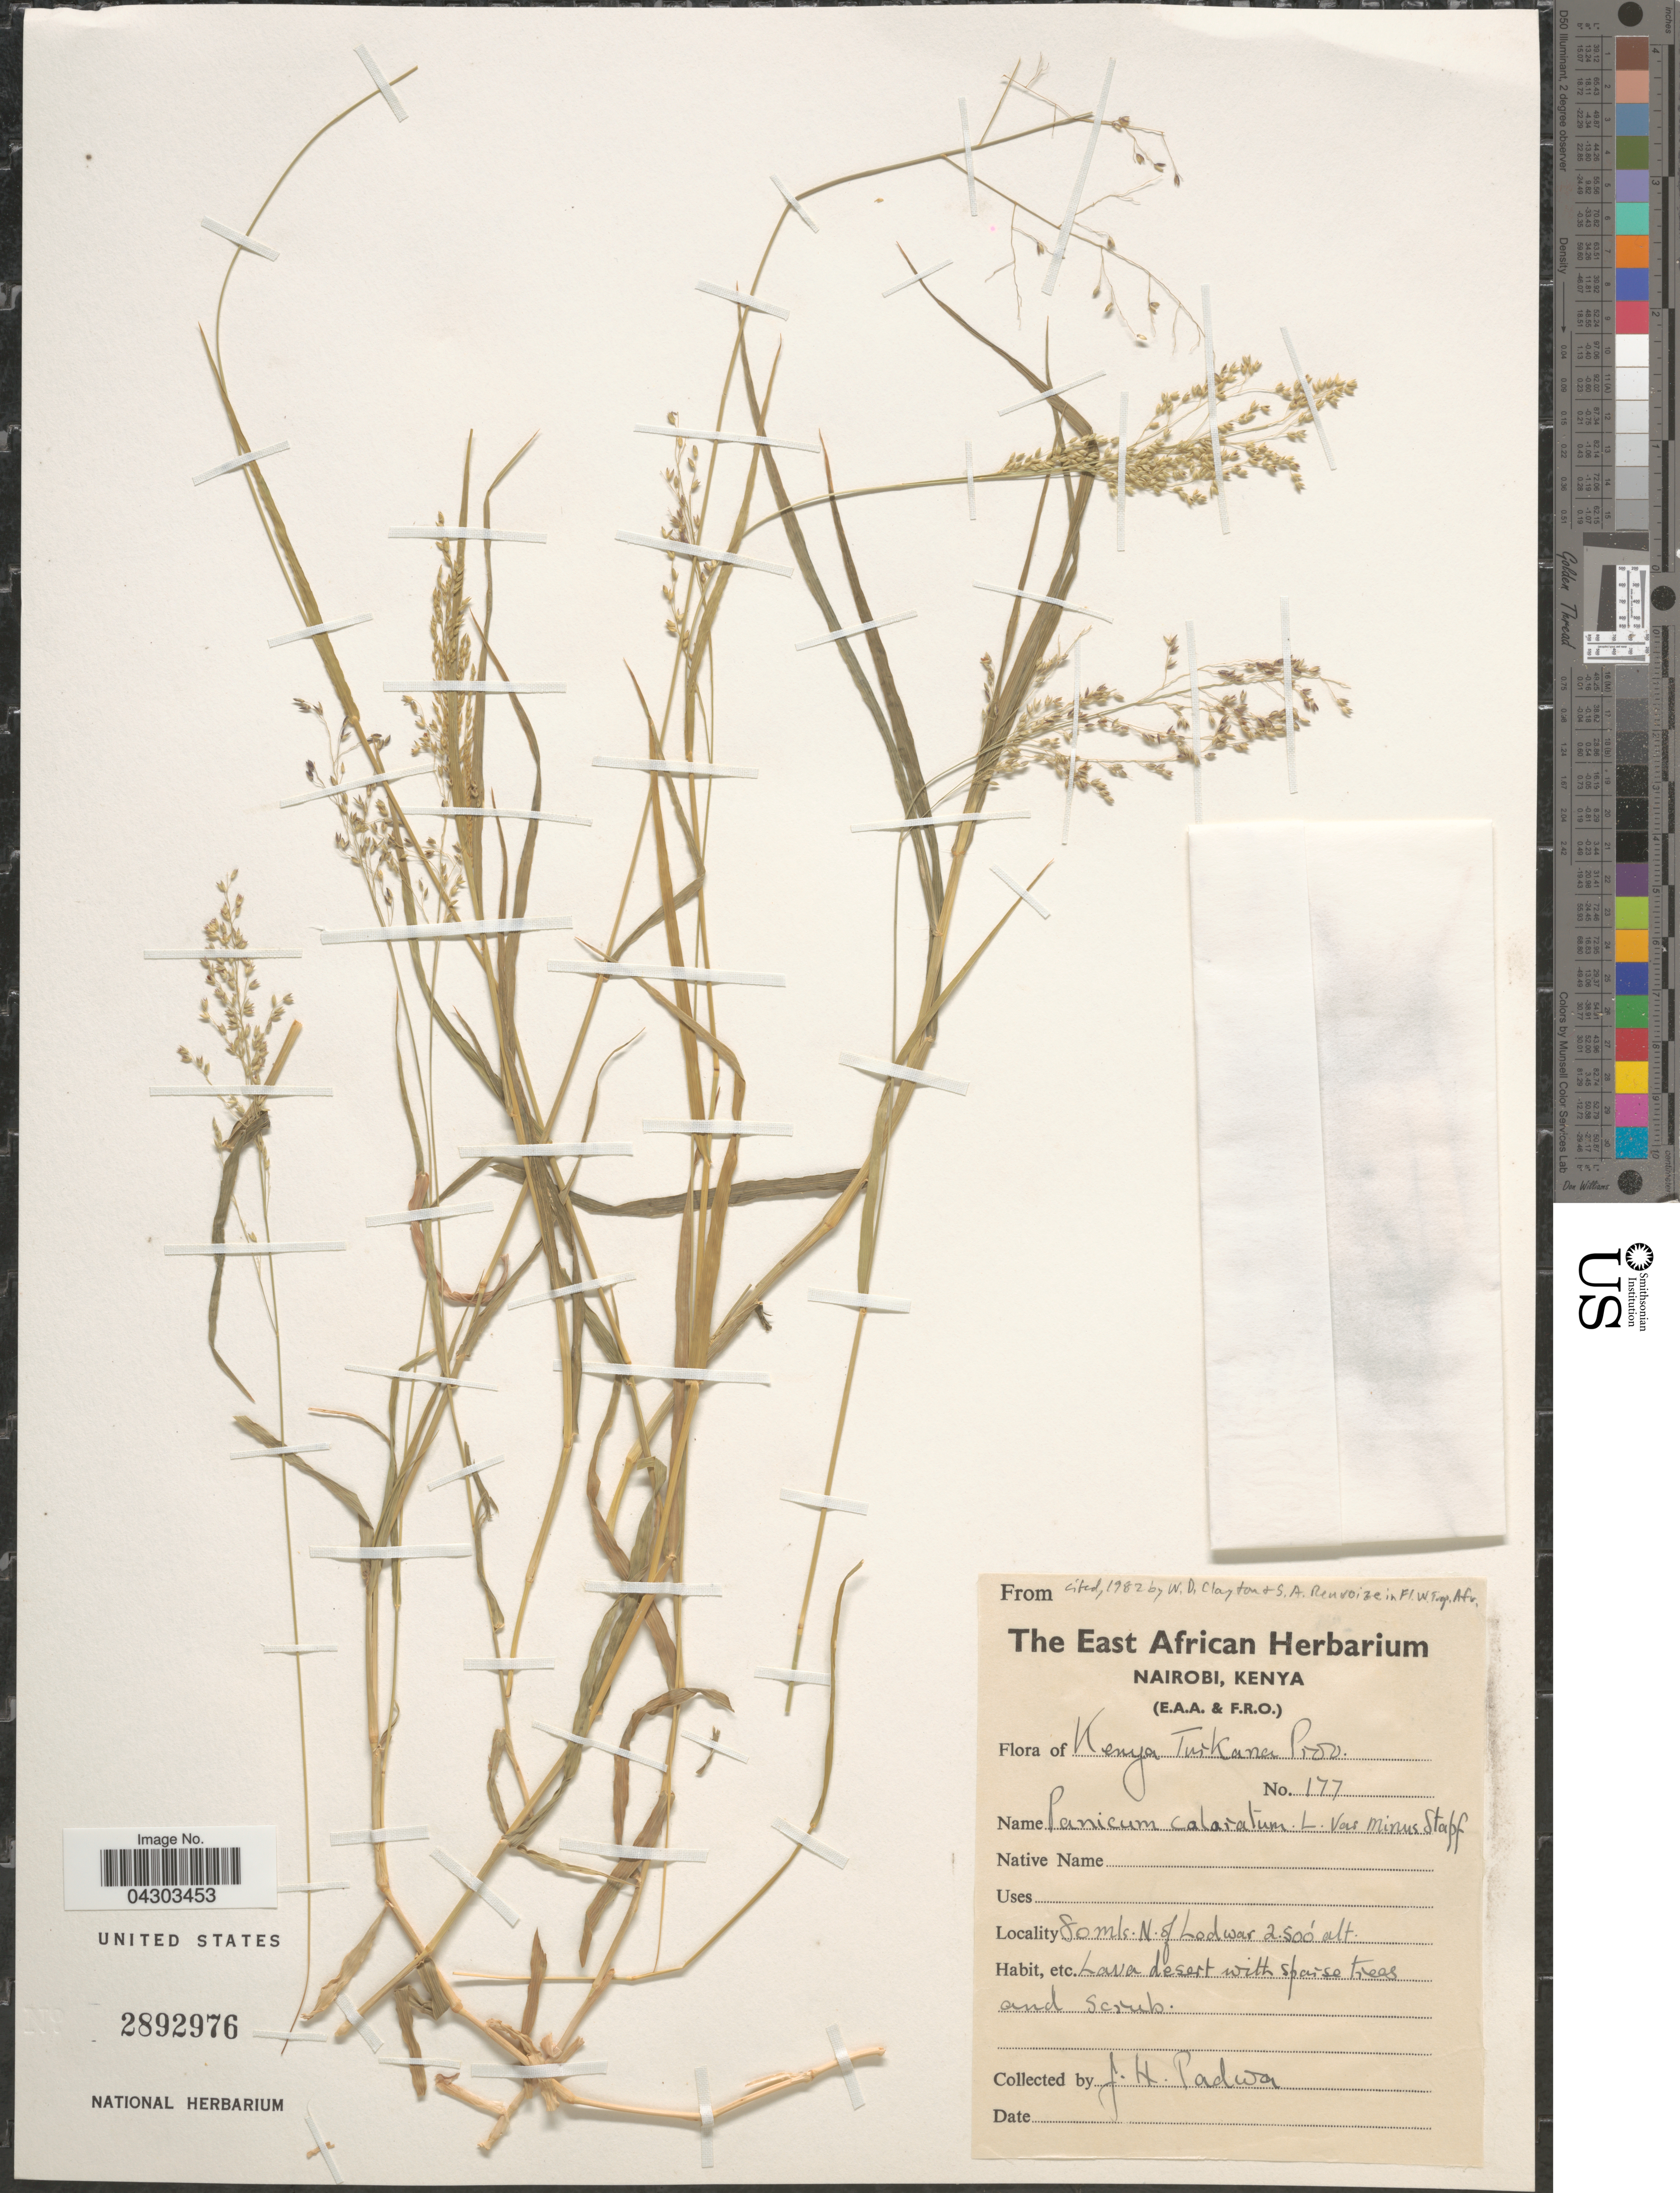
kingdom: Plantae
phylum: Tracheophyta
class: Liliopsida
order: Poales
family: Poaceae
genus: Panicum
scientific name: Panicum coloratum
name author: L.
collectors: J. Padwa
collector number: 177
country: Kenya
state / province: Turkana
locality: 80 mls. N. of Lodwar.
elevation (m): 762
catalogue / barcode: US 2892976